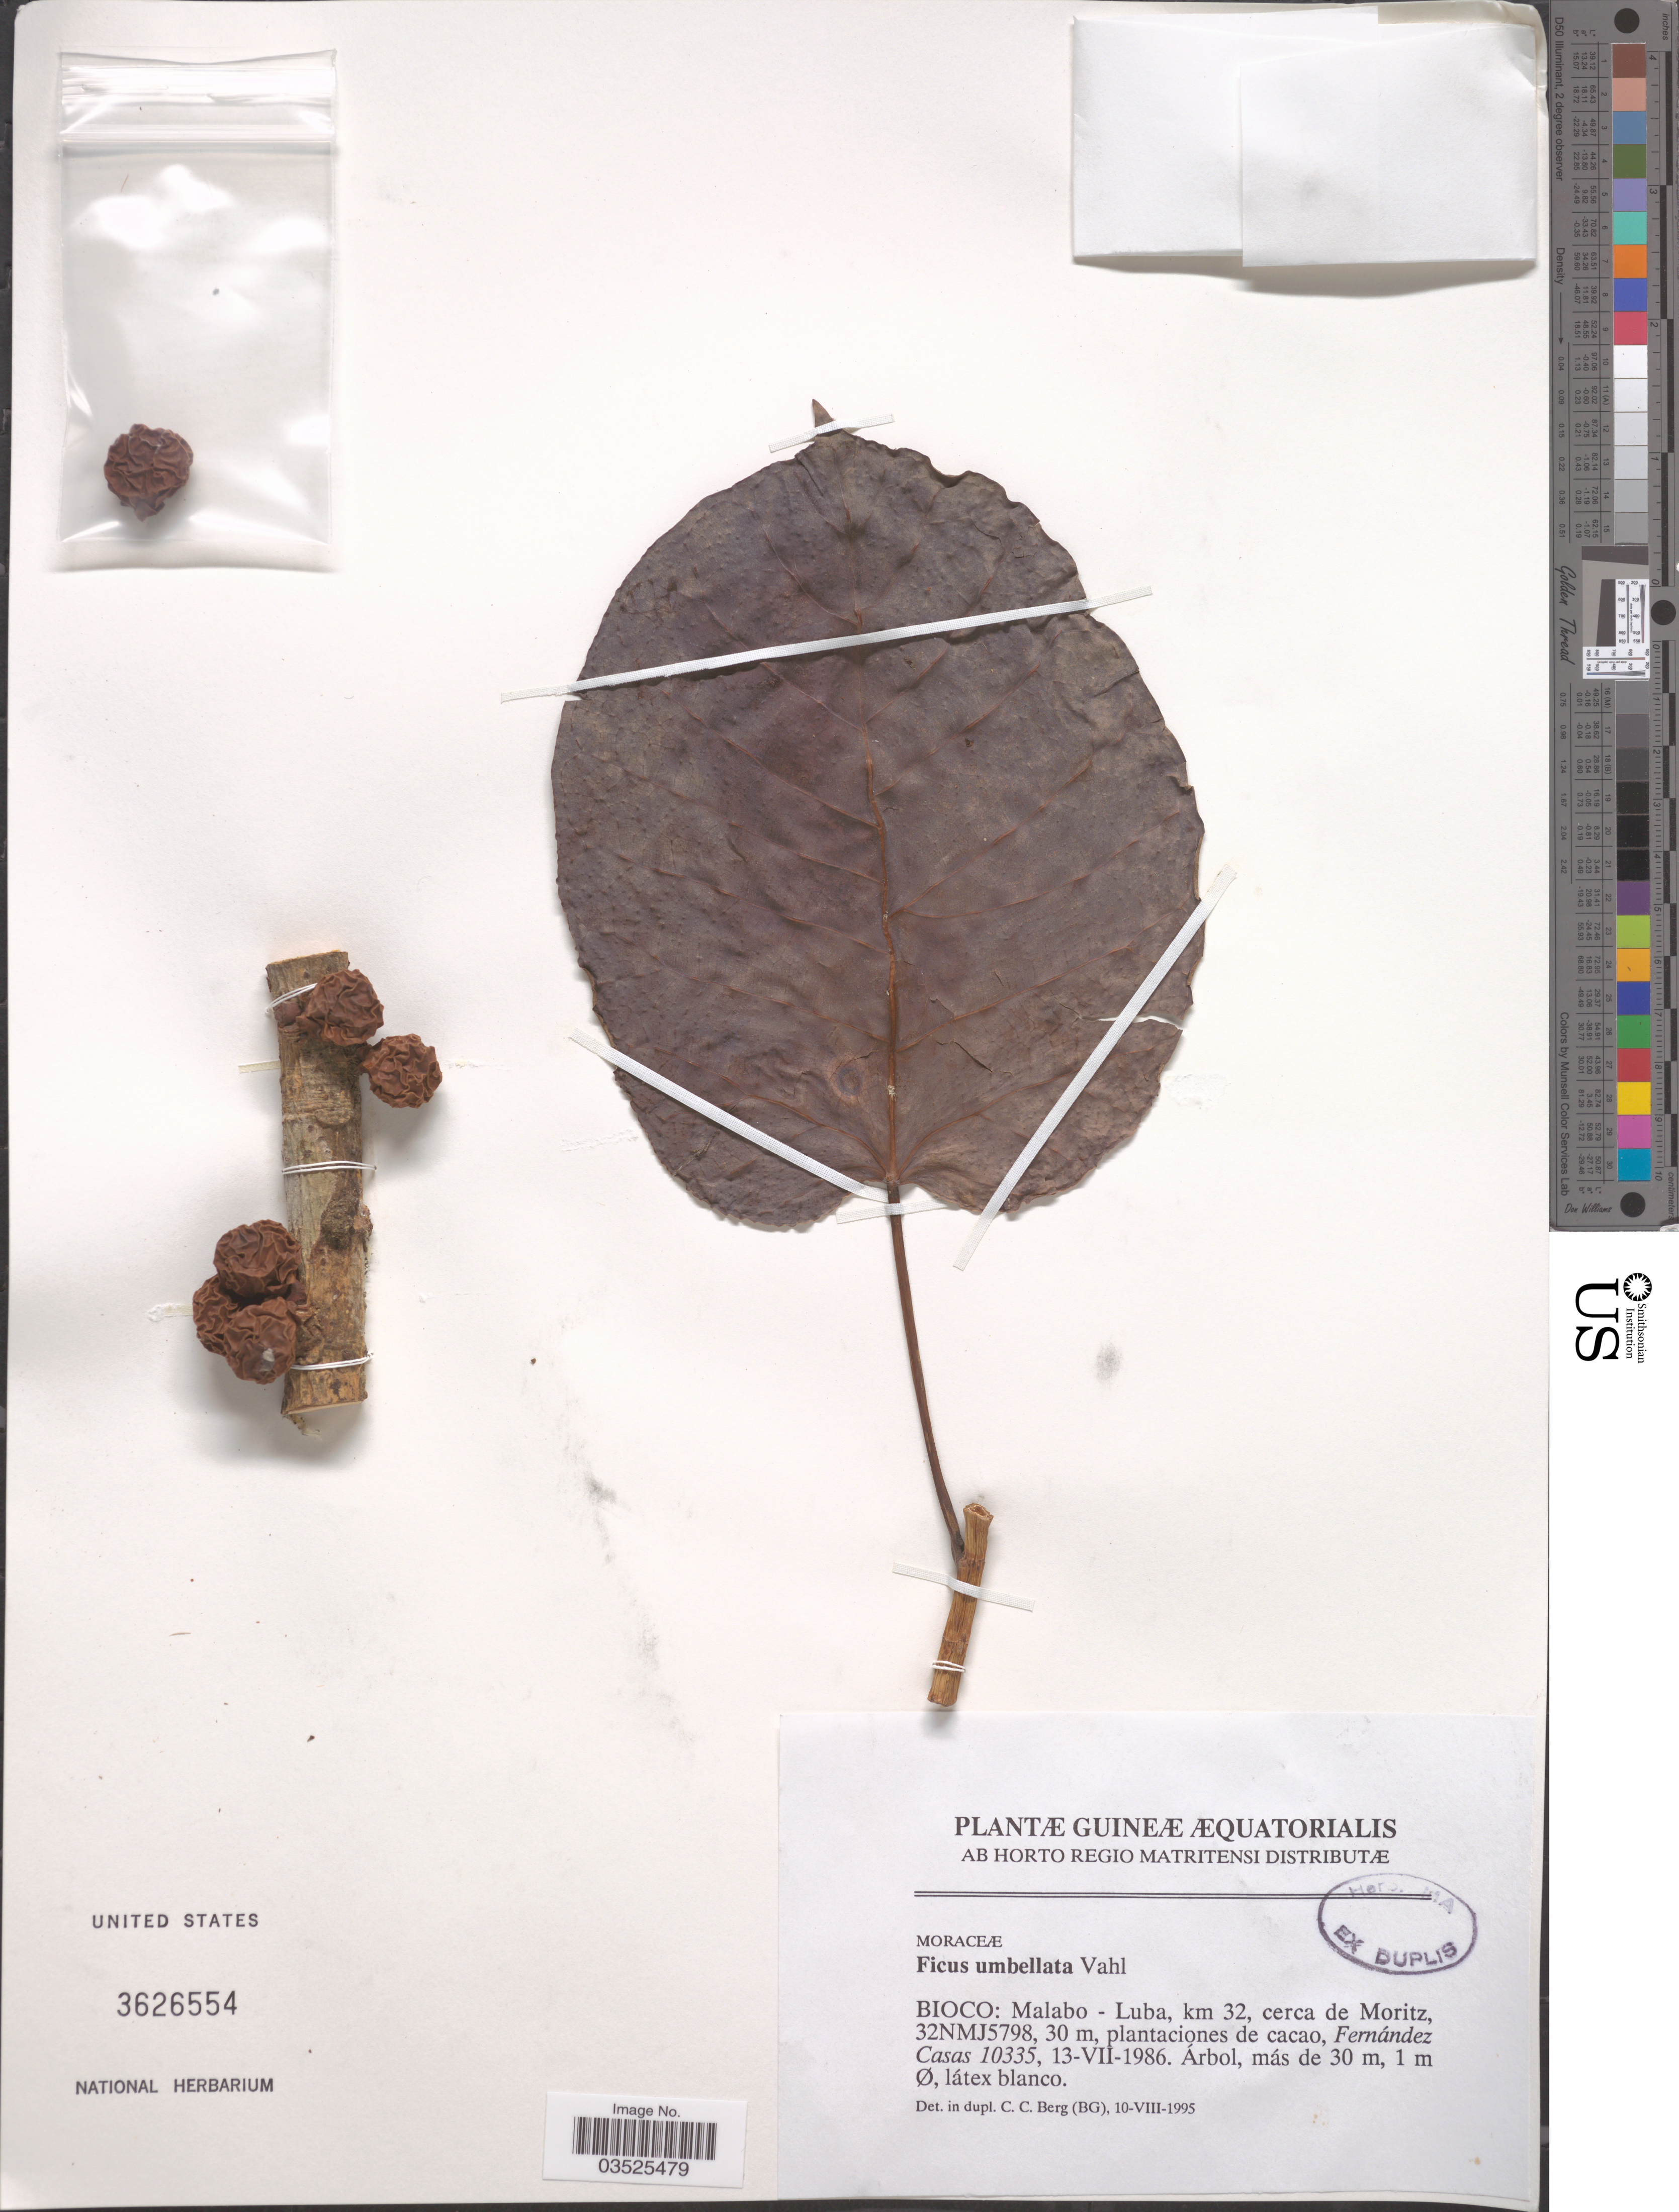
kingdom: Plantae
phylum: Tracheophyta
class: Magnoliopsida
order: Rosales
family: Moraceae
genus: Ficus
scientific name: Ficus umbellata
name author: Vahl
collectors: F. Casas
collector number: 10335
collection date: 1986-07-13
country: Equatorial Guinea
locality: Guineæ Æquatorialis. Bioco: Malabo-Luba, km 32, cerca de Moritz, 32NMJ5798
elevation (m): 30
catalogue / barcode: US 3626554